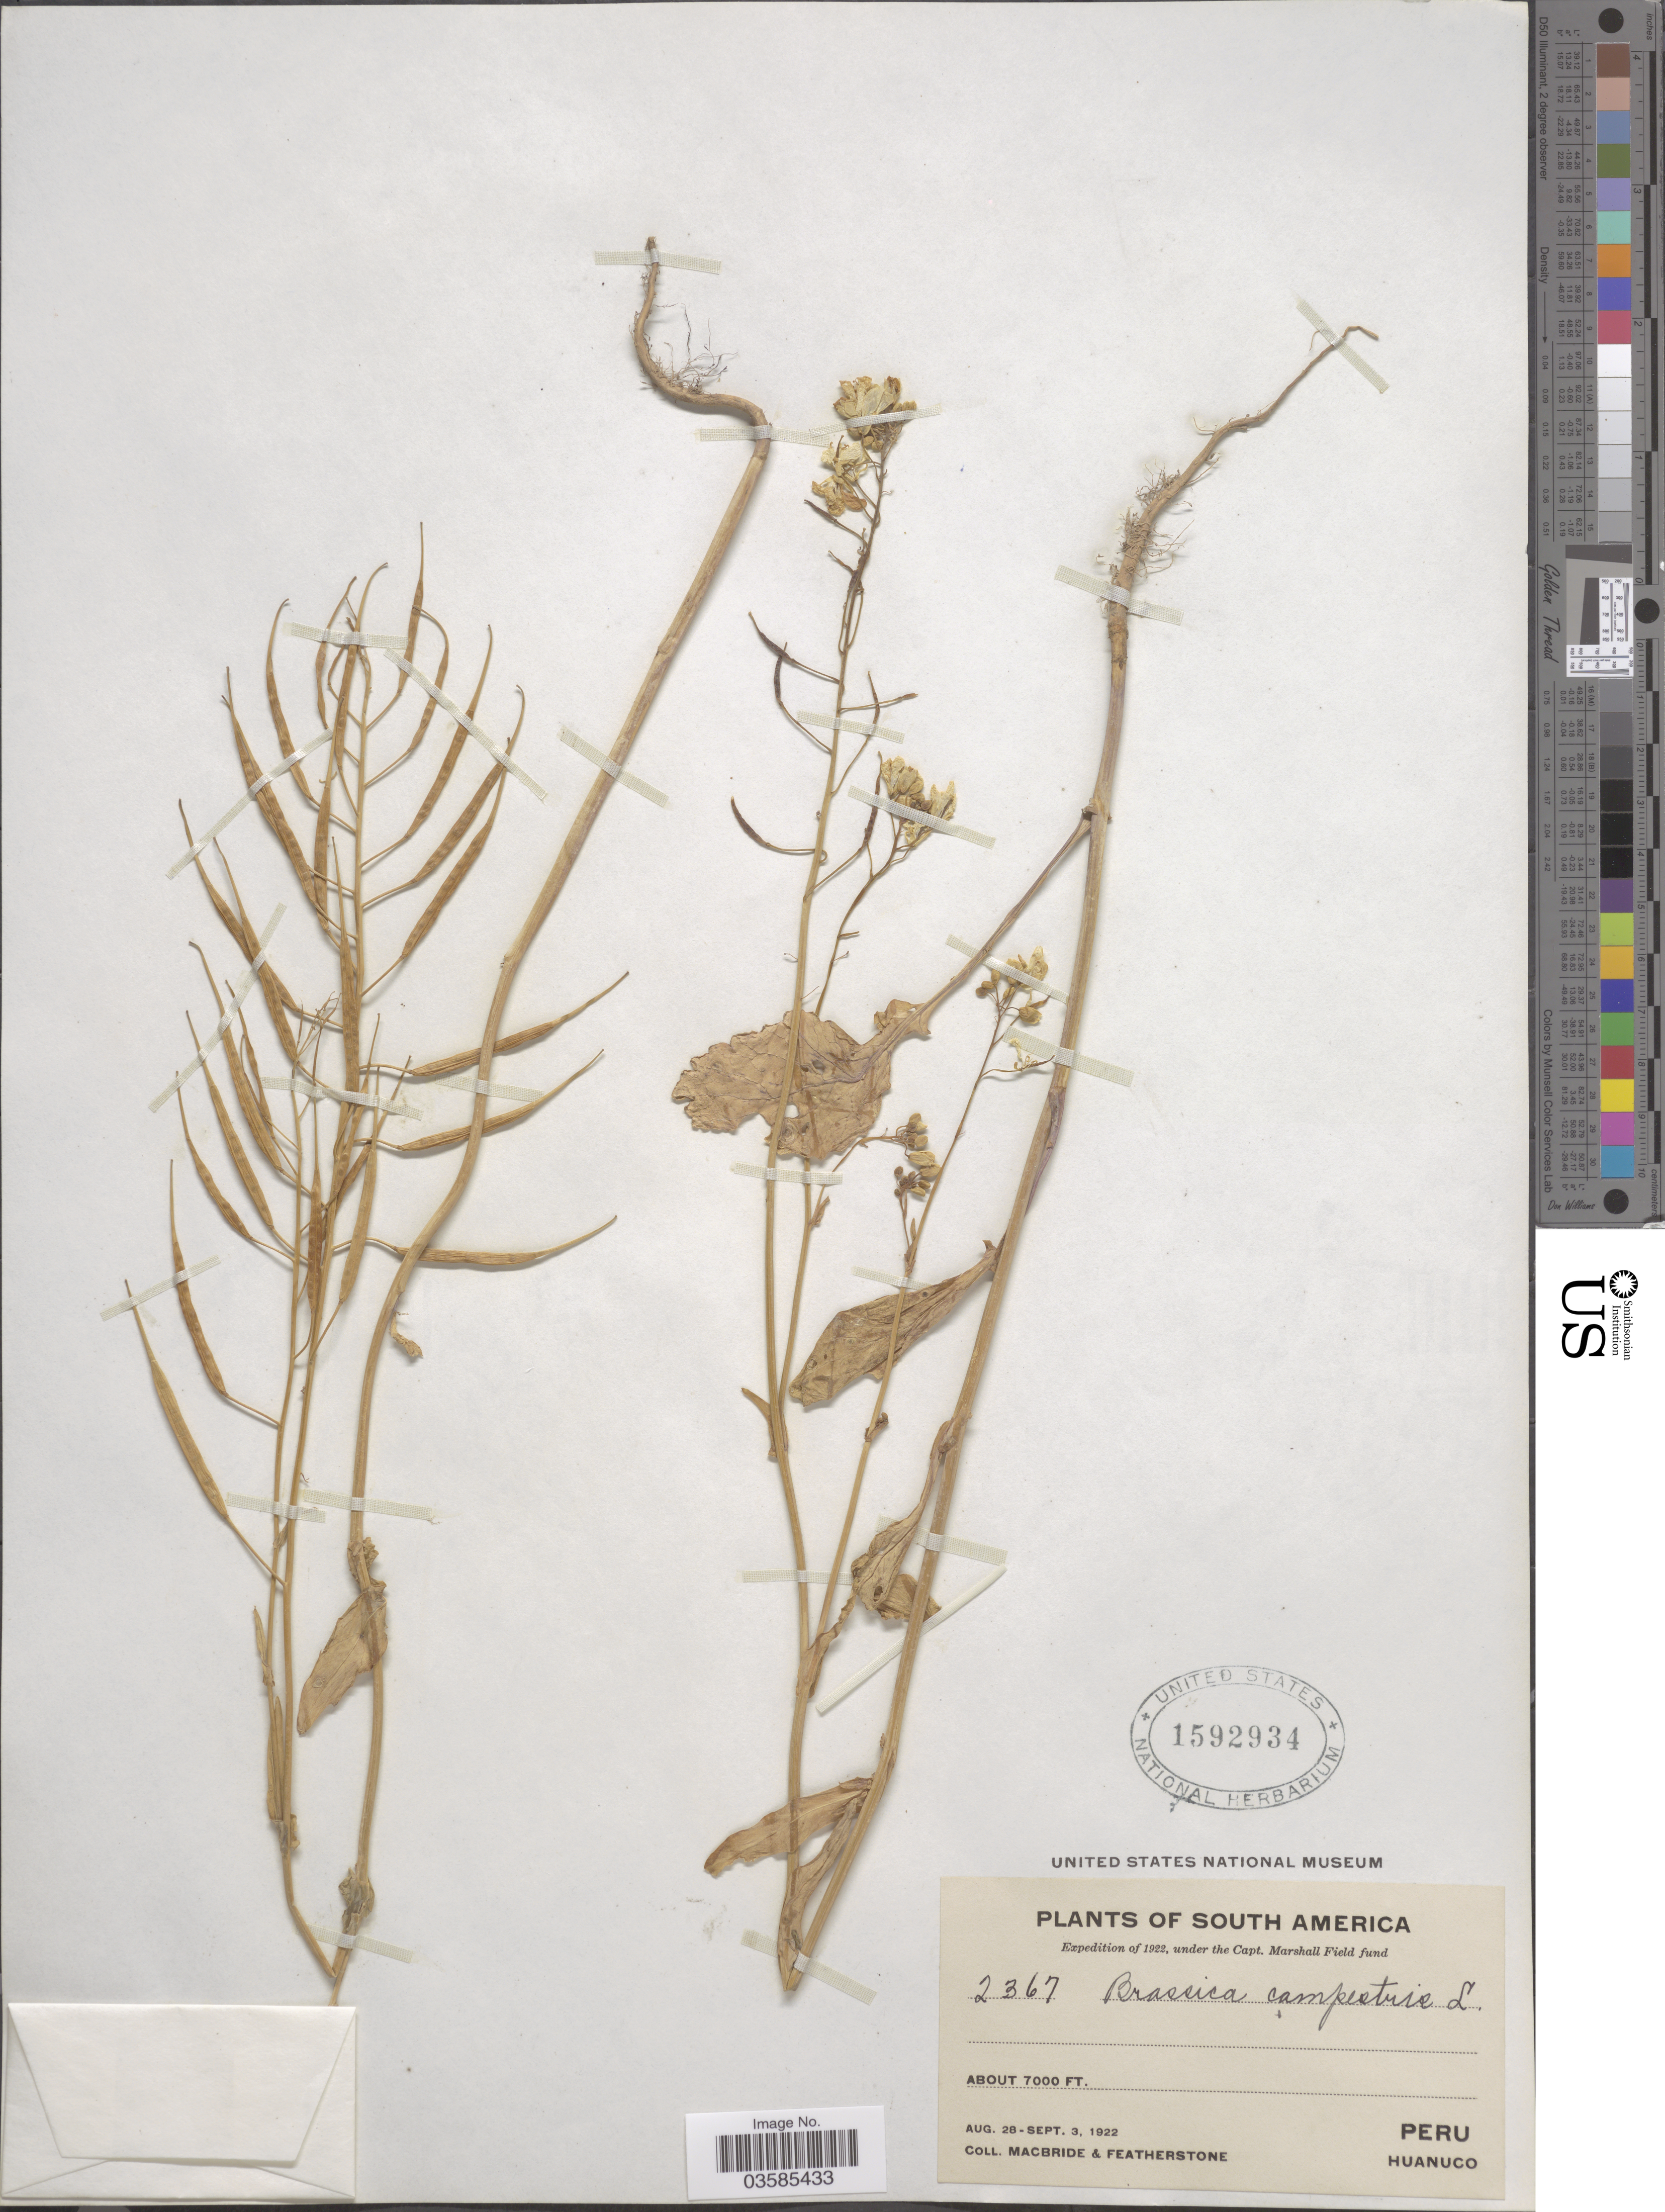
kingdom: Plantae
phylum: Tracheophyta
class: Magnoliopsida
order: Brassicales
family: Brassicaceae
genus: Brassica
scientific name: Brassica campestris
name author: L.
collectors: Macbride, -- & -. Featherstone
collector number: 2367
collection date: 1922-08-28/1922-09-03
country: Peru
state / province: Huánuco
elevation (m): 2134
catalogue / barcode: US 1592934